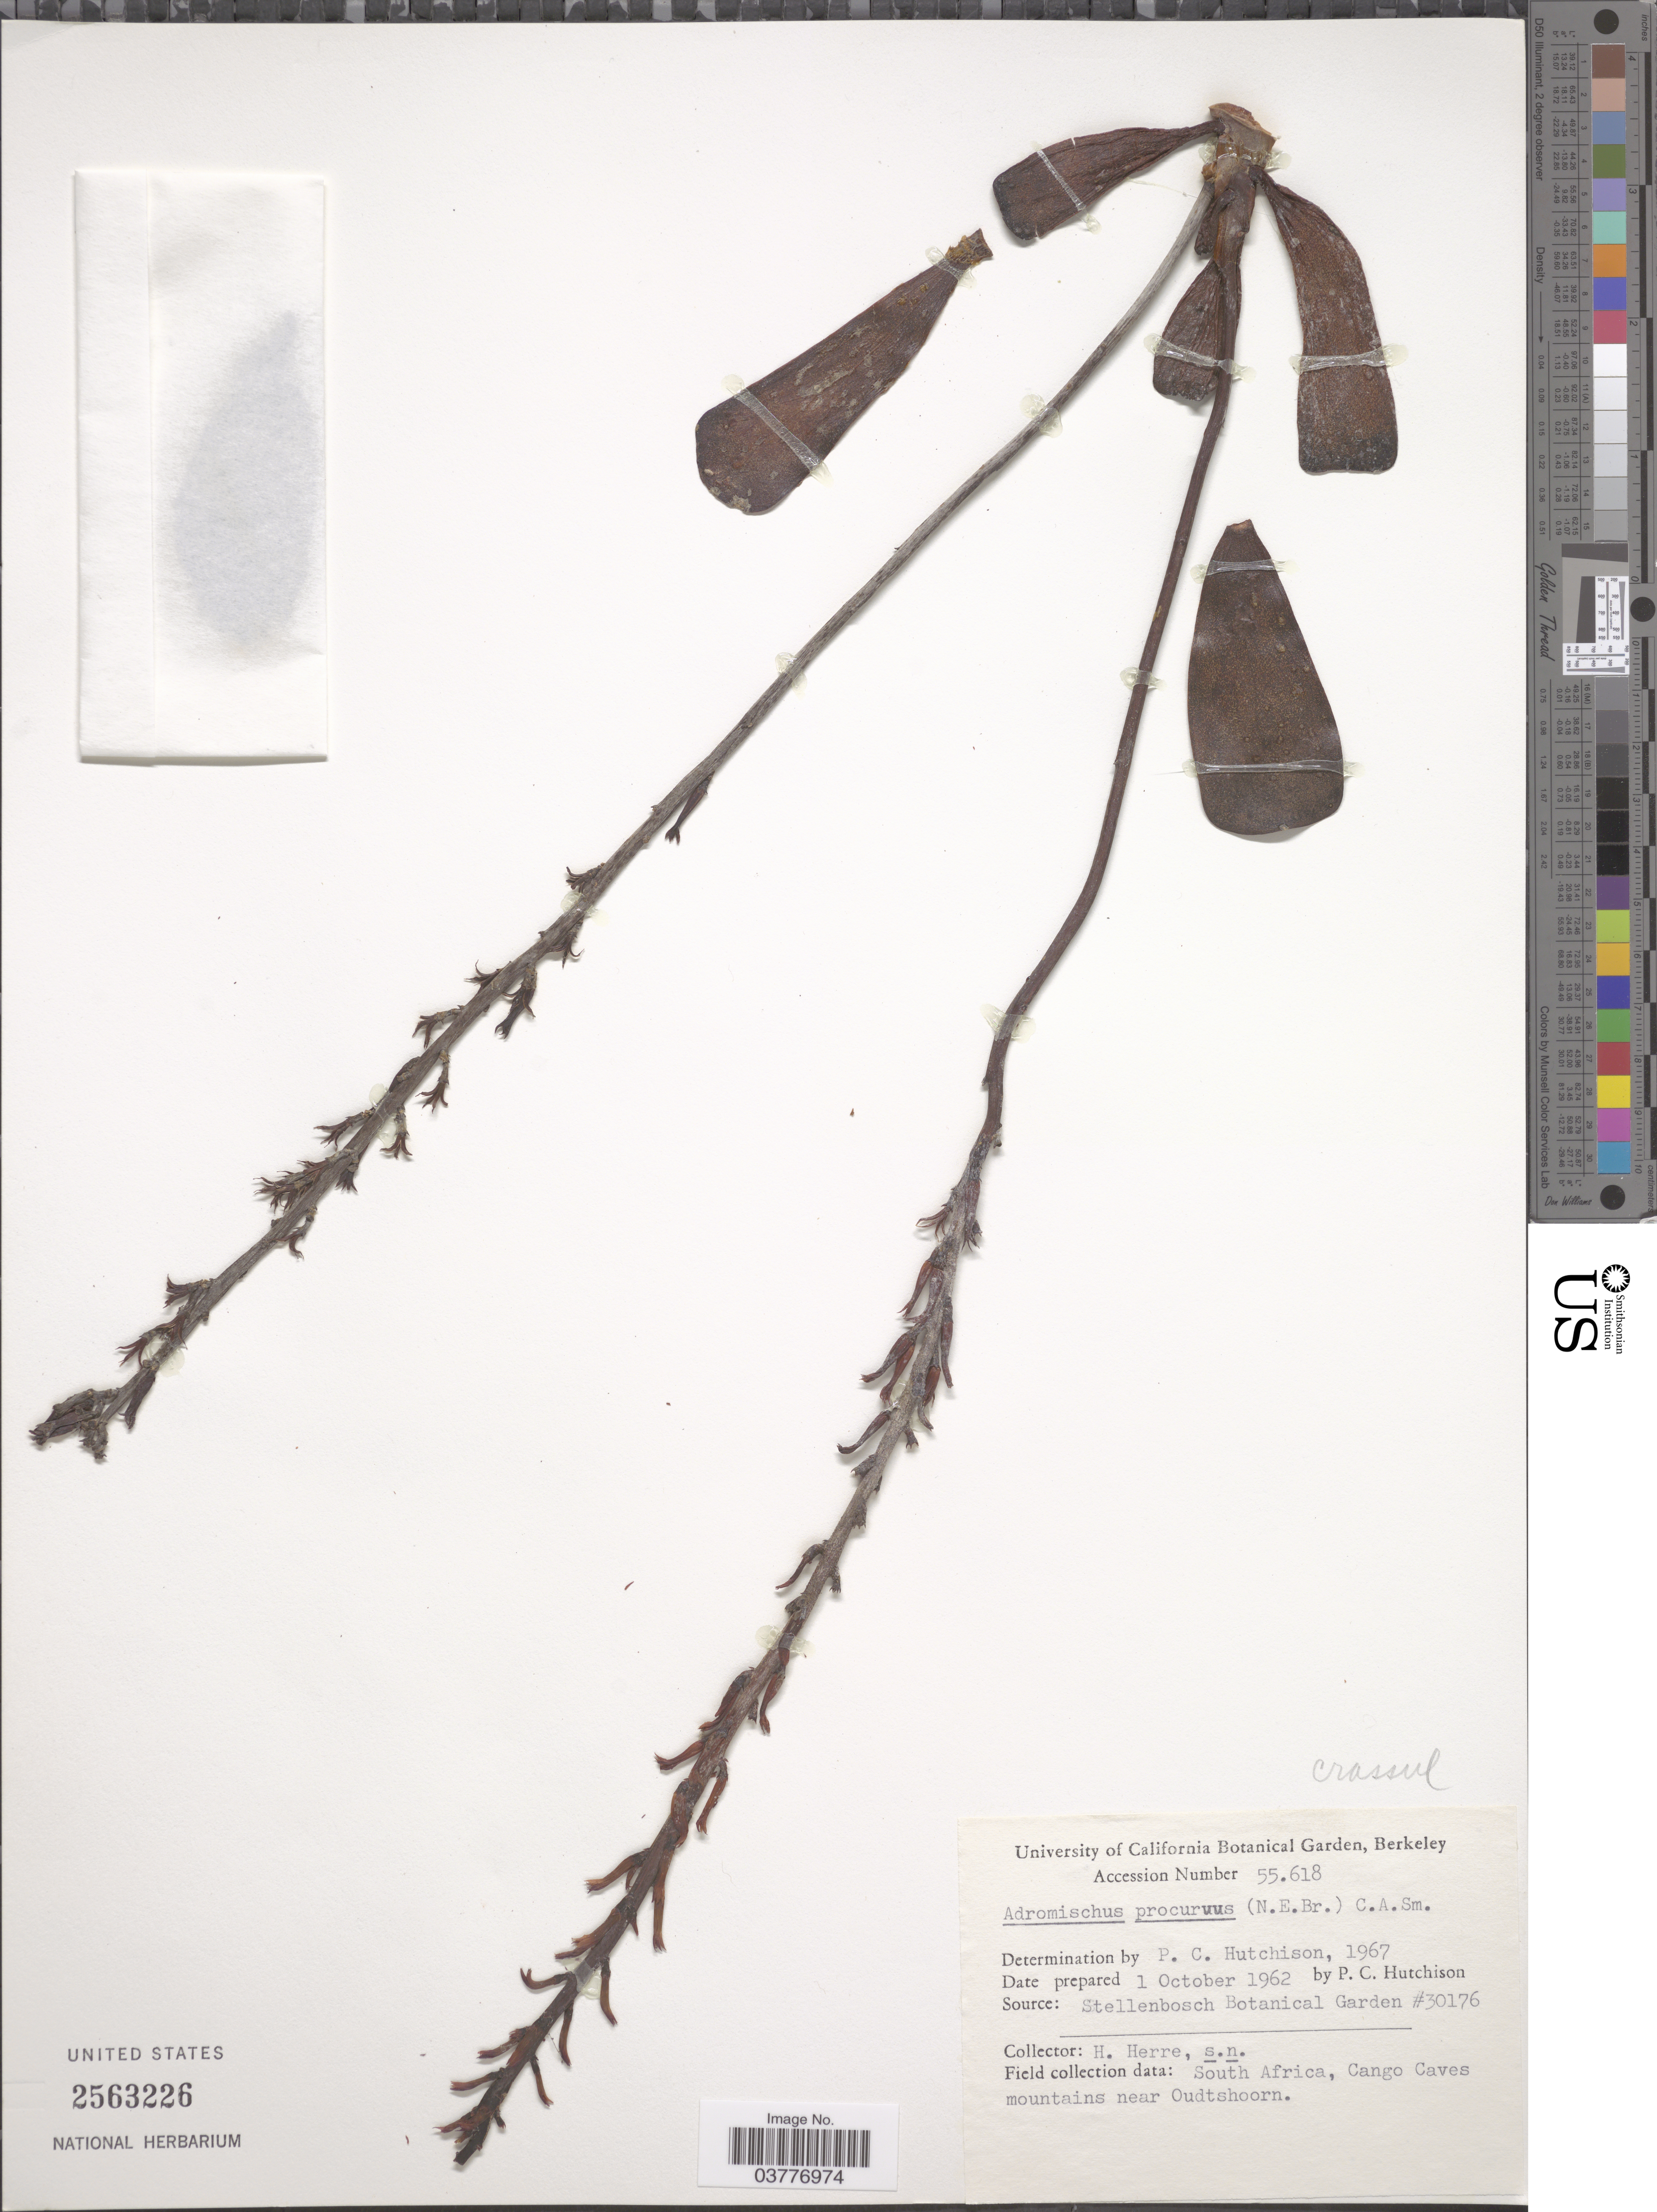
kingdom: Plantae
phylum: Tracheophyta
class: Magnoliopsida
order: Saxifragales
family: Crassulaceae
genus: Adromischus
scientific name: Adromischus procurvus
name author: (N.E. Br.) C.A. Sm.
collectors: P. C. Hutchison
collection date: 1962-10-01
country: United States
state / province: California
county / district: Alameda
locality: University of California Botanical Garden, Berkeley.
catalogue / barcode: US 2563226